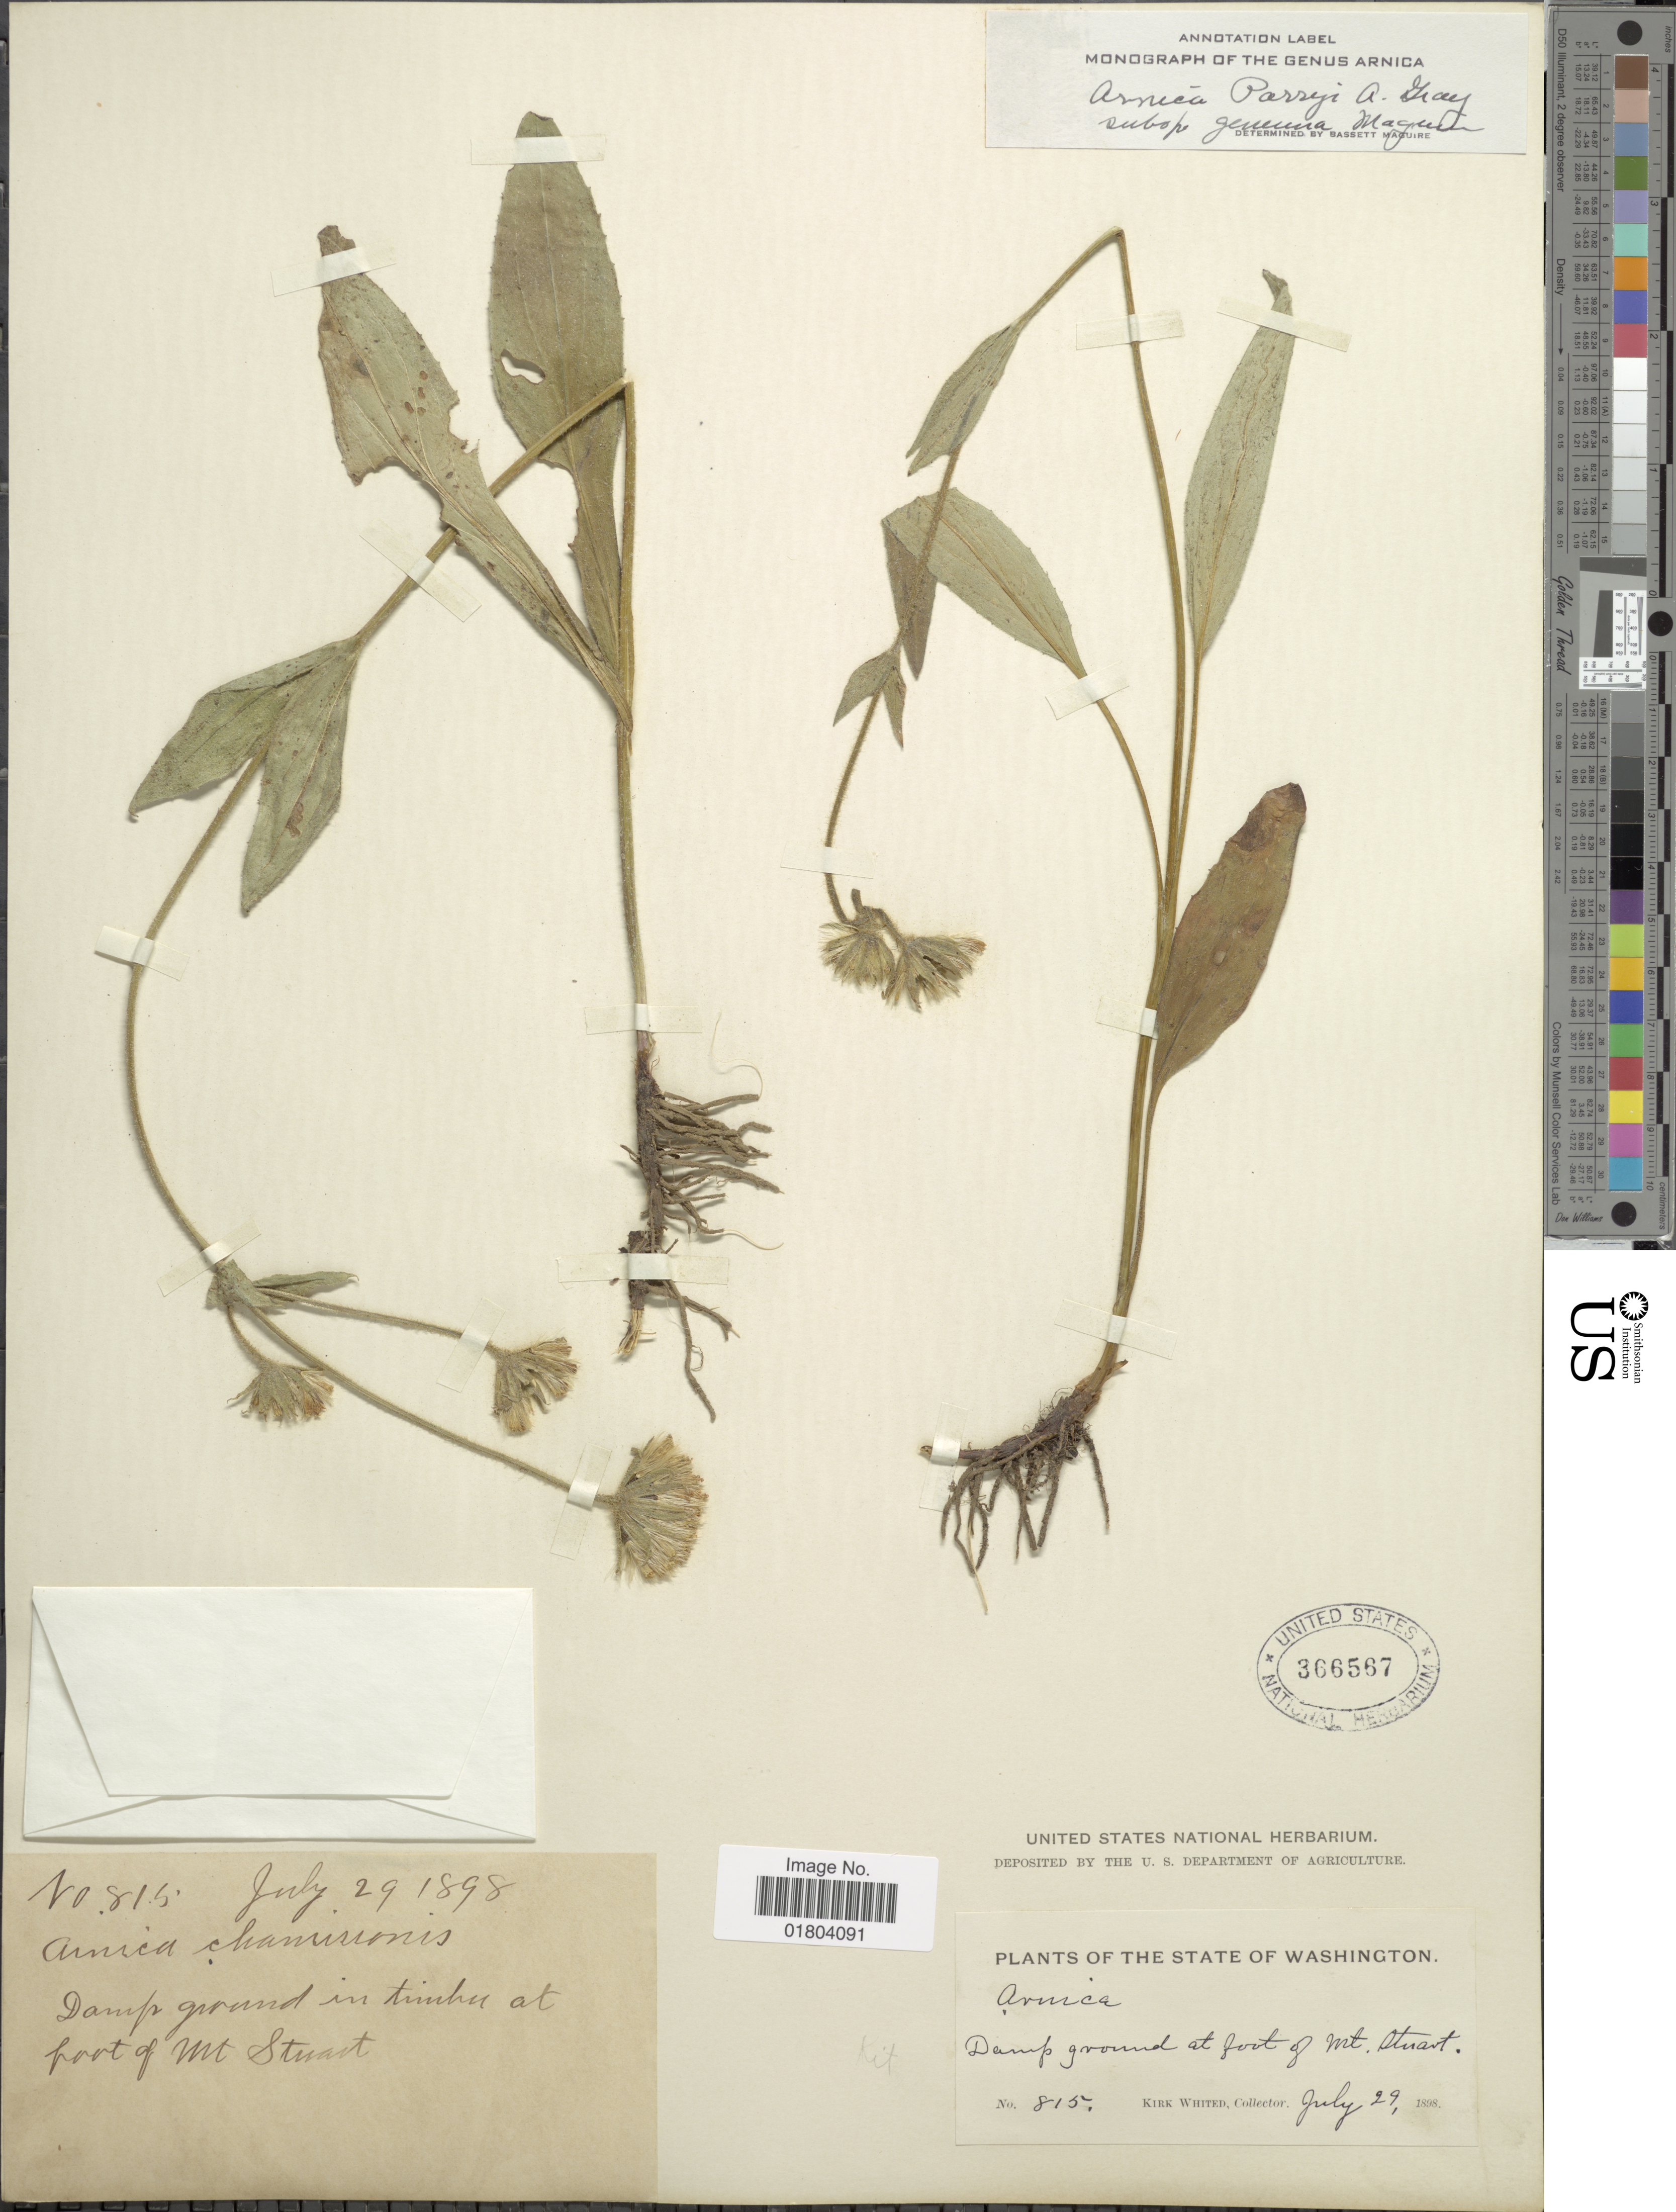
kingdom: Plantae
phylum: Tracheophyta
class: Magnoliopsida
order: Asterales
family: Asteraceae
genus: Arnica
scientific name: Arnica parryi subsp. genuina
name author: Maguire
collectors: K. Whited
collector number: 815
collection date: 1898-07-29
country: United States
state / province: Washington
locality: Damp ground at foot of Mt Stuart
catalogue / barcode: US 366567